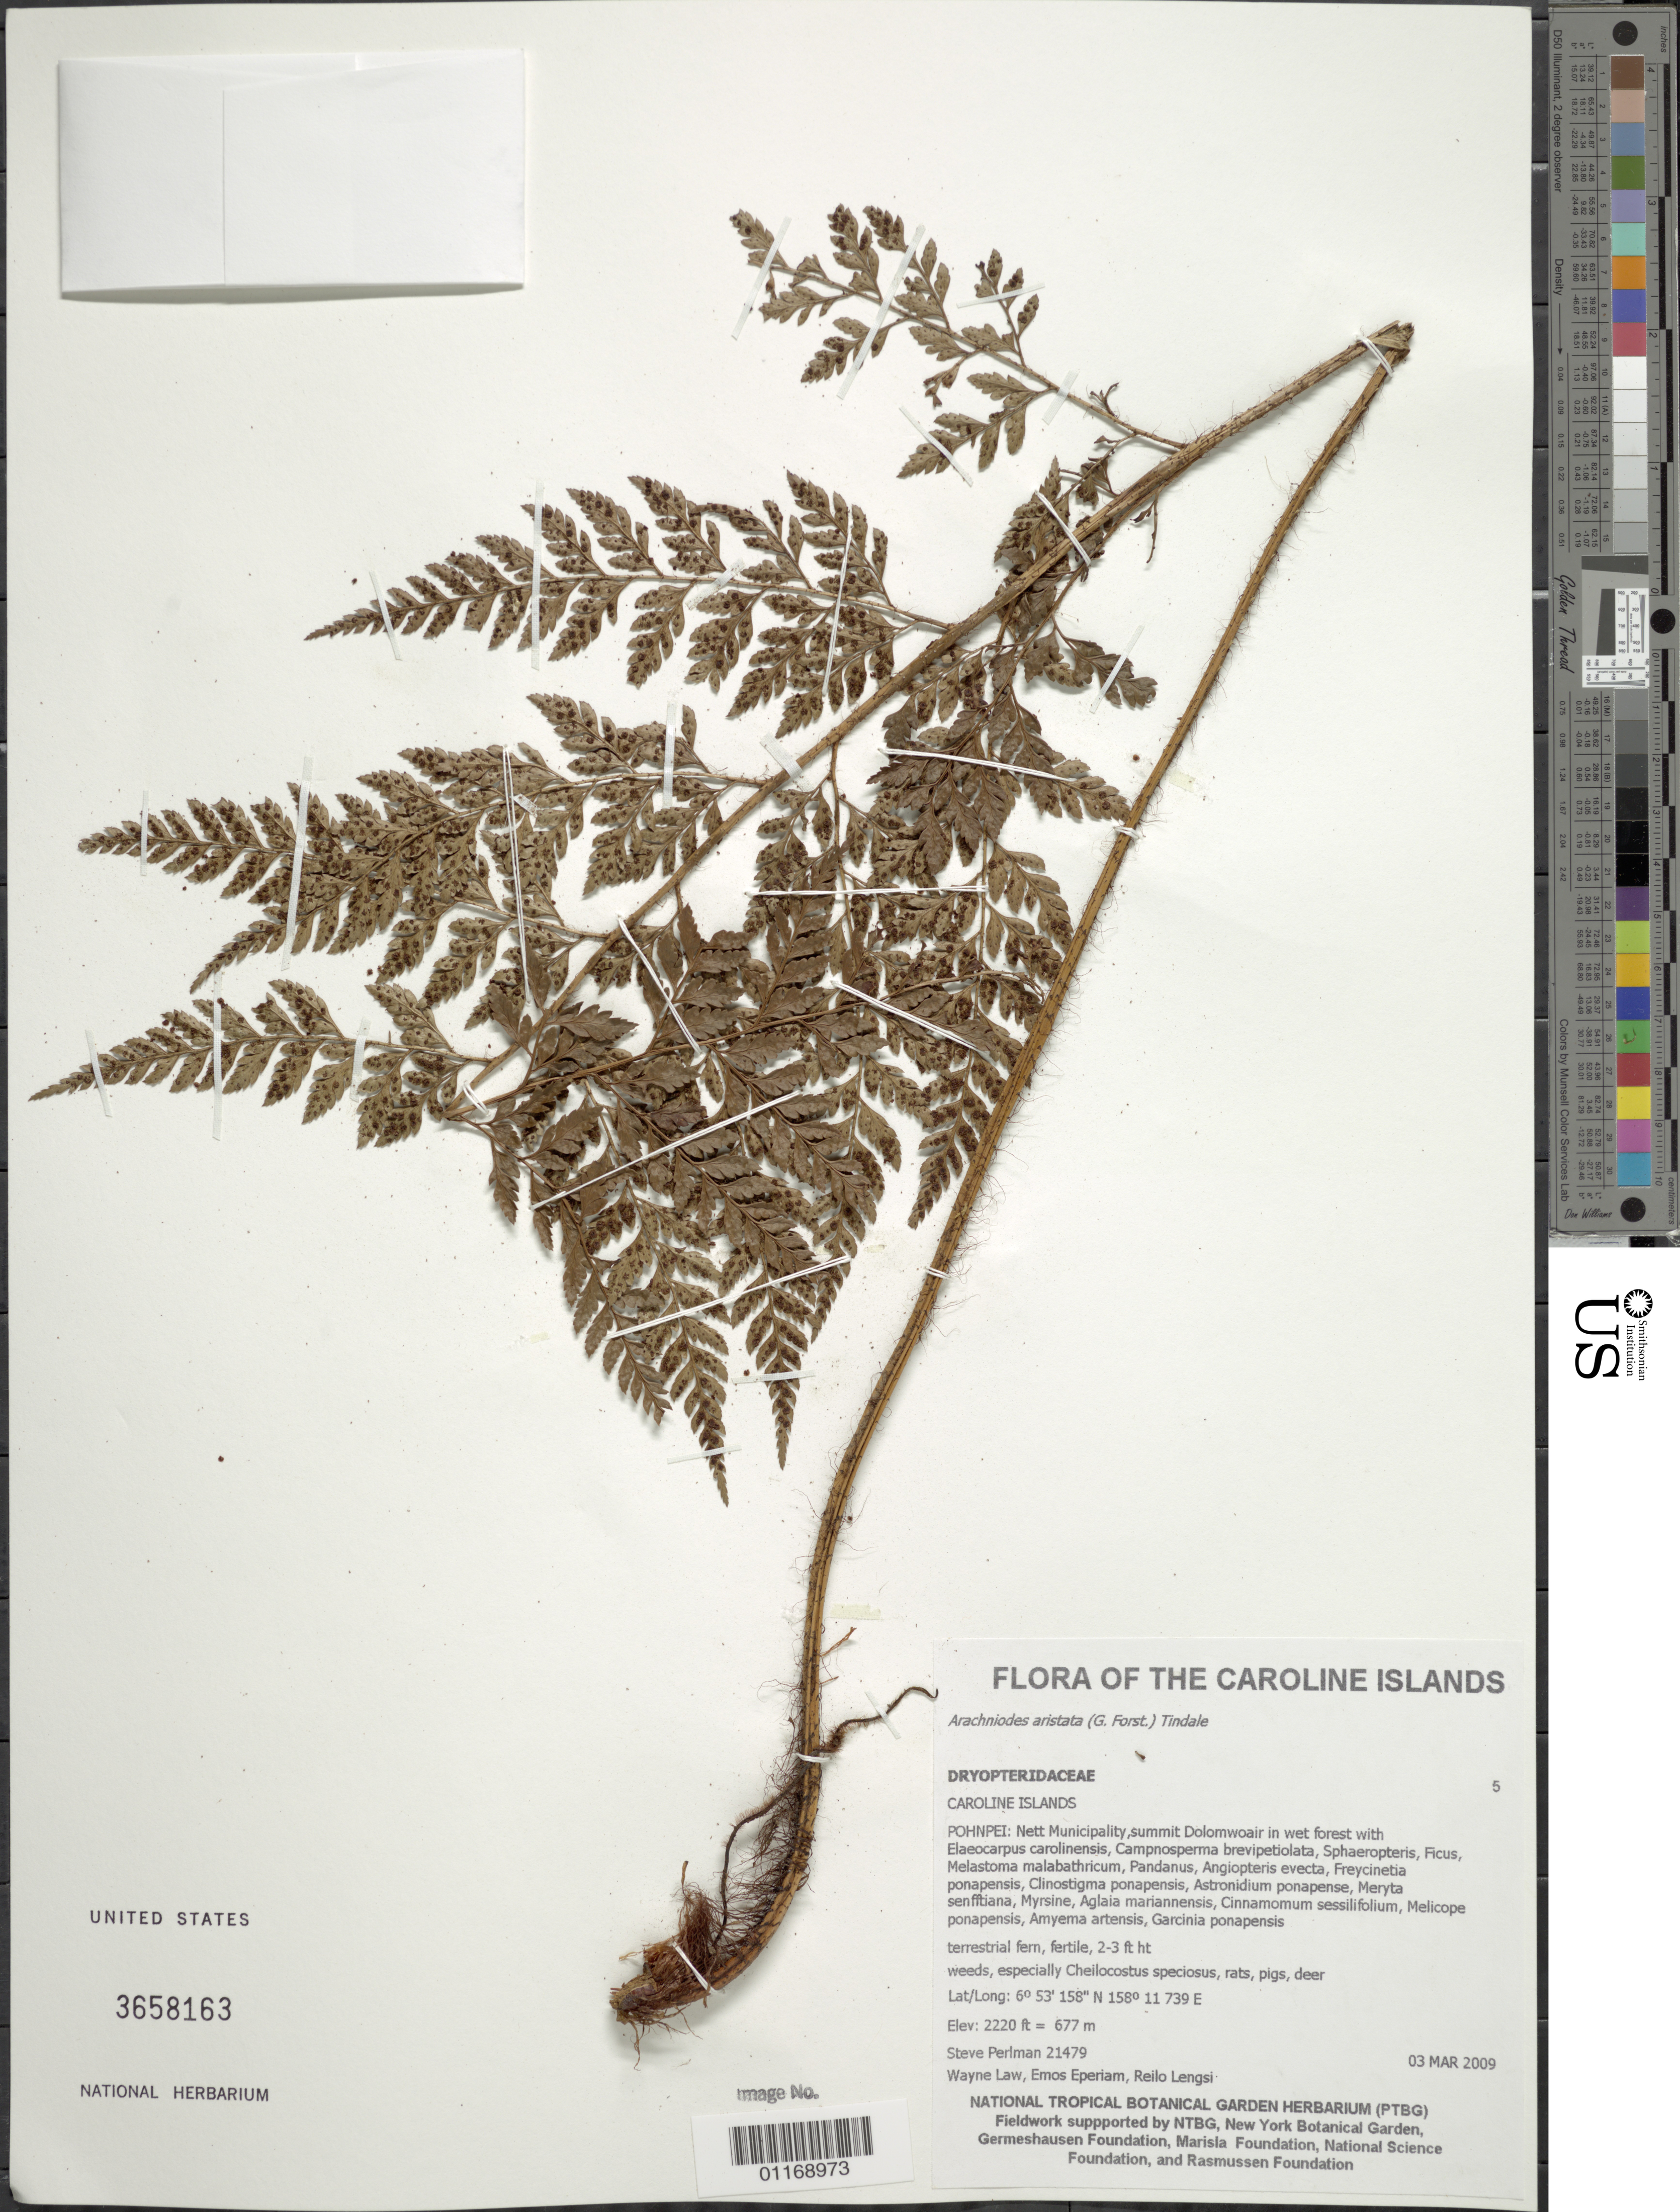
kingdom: Plantae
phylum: Tracheophyta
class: Polypodiopsida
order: Polypodiales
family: Dryopteridaceae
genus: Arachniodes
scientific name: Arachniodes aristata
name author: (G. Forst.) Tindale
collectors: S. P. Perlman, P. Eperiam, W. Law & R. Lengsi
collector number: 21479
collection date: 2009-03-03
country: Micronesia, Federated States of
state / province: Pohnpei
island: Pohnpei [Ponape]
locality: Nett Municipality, summit Dolomwoair.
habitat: Wet forest.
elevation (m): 677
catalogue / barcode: US 3658163